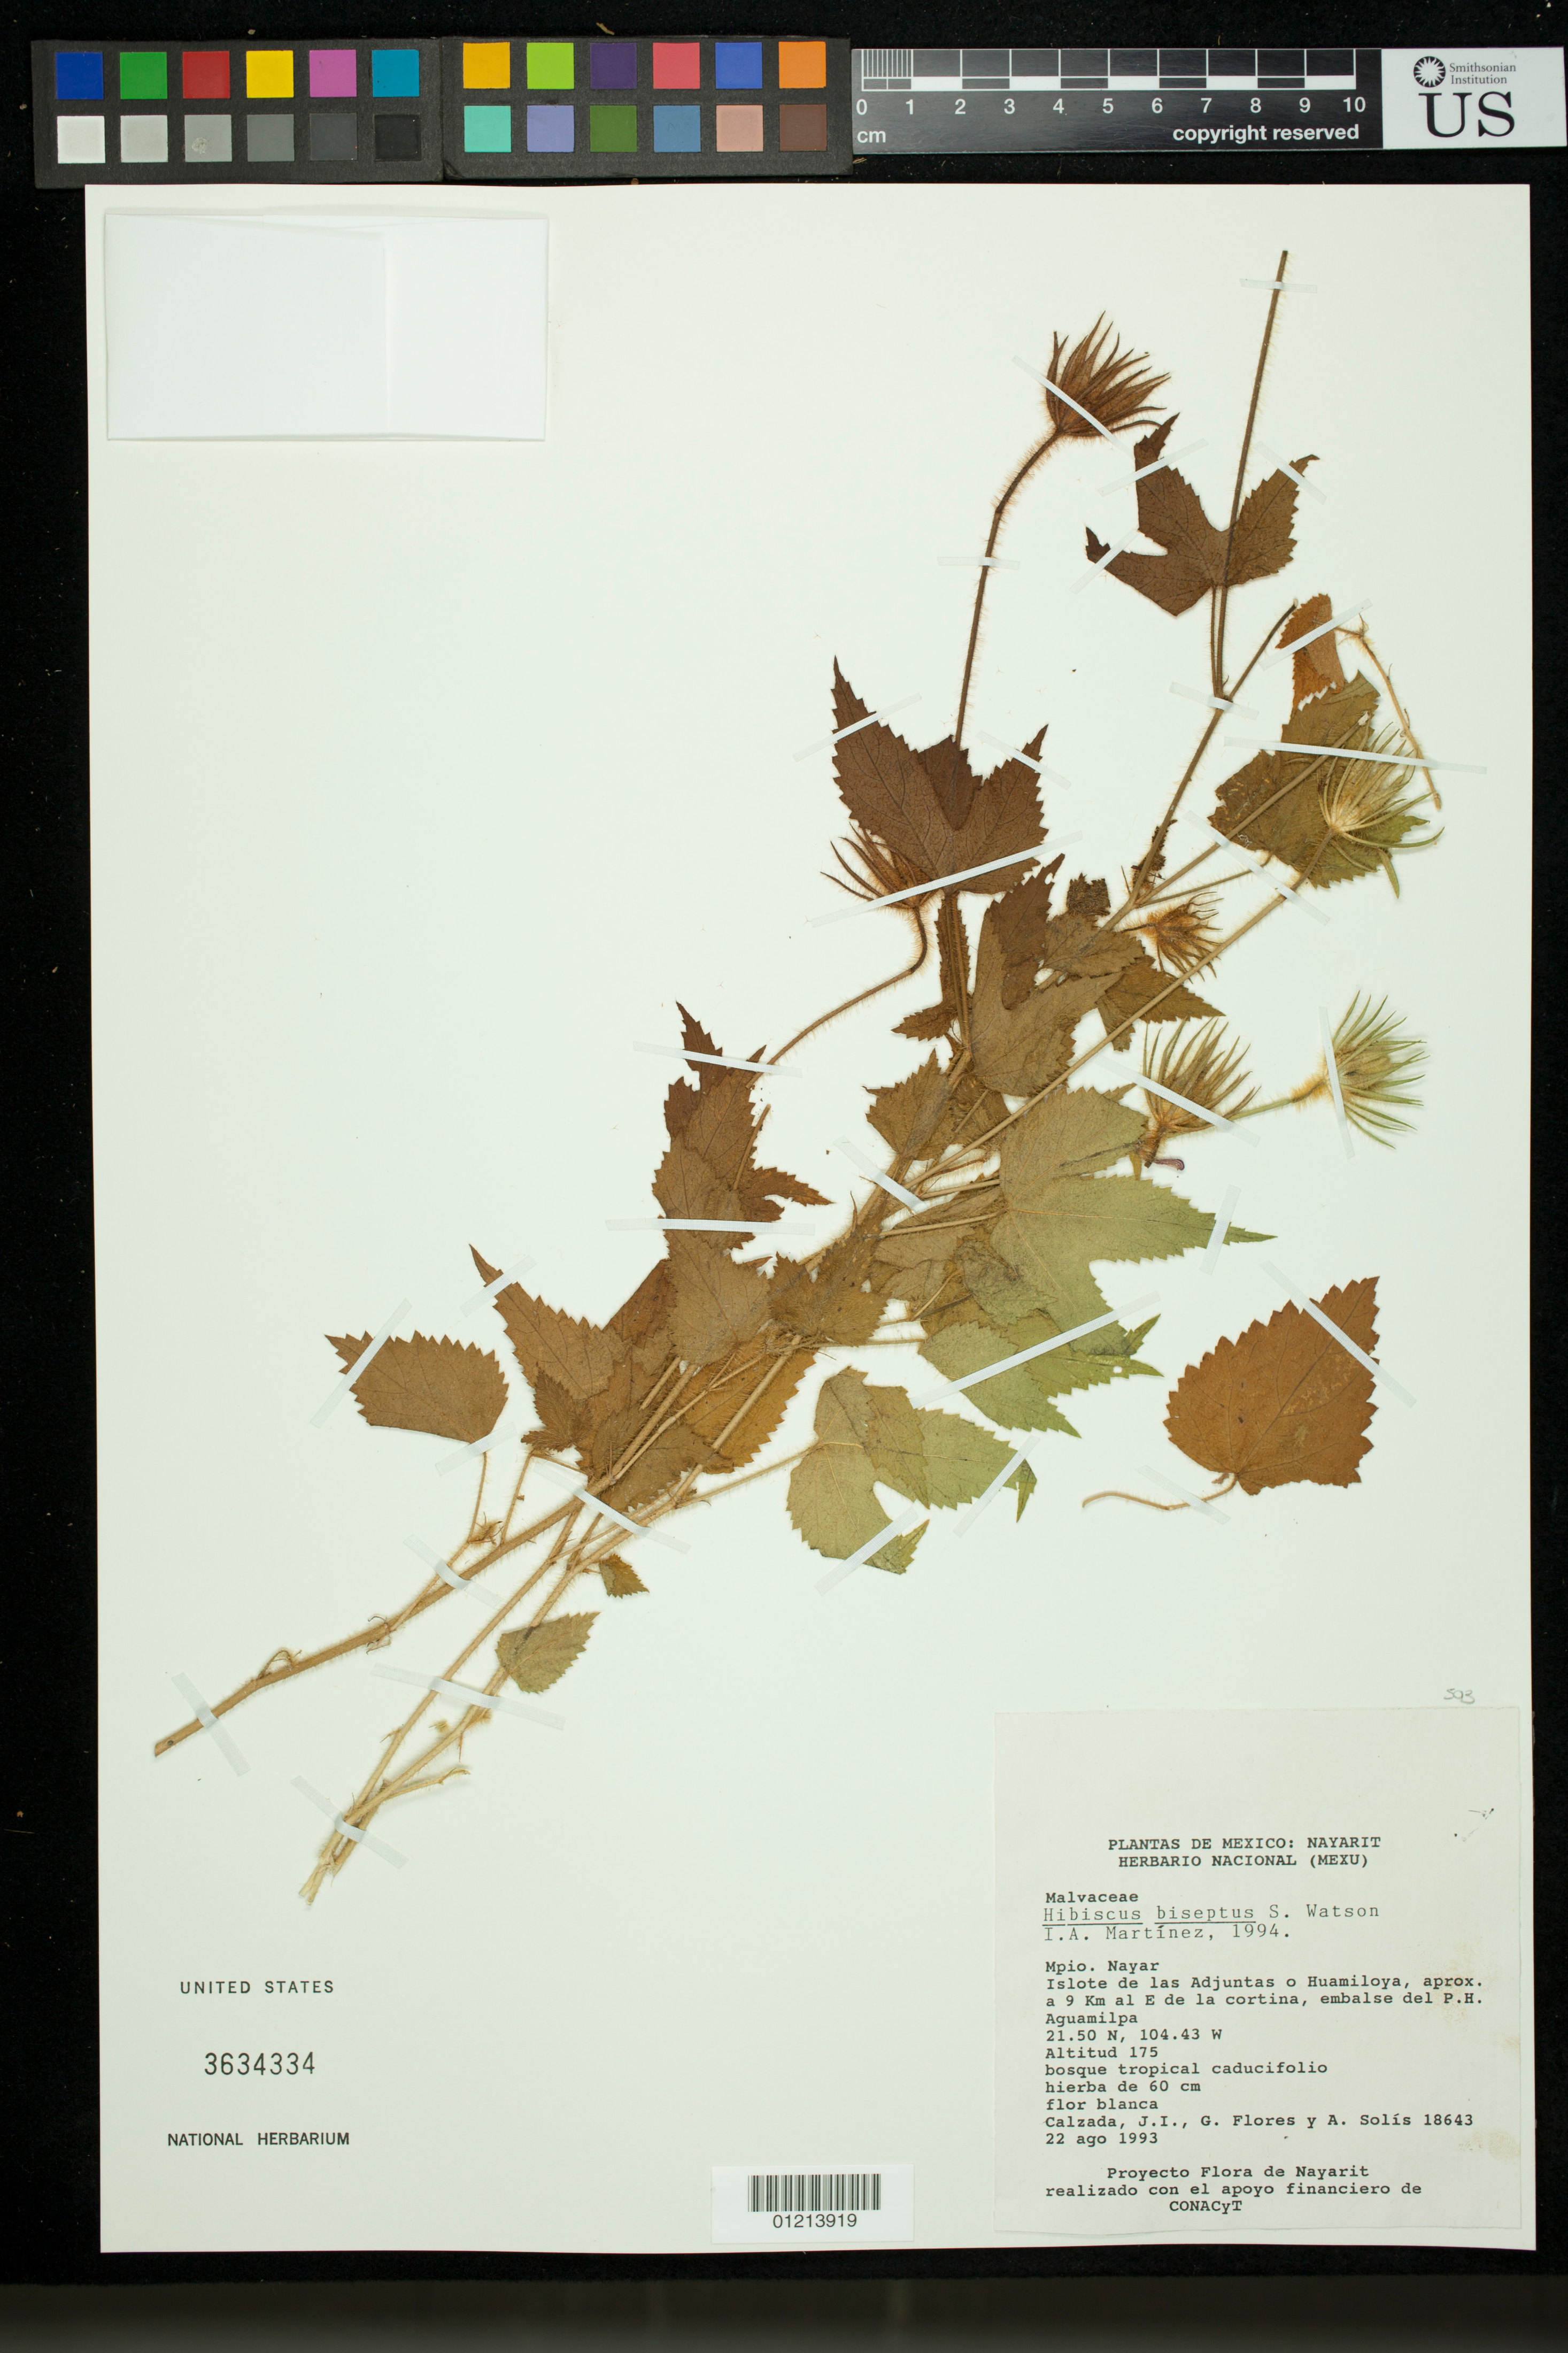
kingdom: Plantae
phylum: Tracheophyta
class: Magnoliopsida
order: Malvales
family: Malvaceae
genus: Hibiscus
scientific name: Hibiscus biseptus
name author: S. Watson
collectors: J. I. Calzada, G. Flores F. & A. Solís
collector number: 18643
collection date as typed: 22 Aug 1993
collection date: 1993-08-22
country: Mexico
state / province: Nayarit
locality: Mpio. Nayar: Islote de las Adjuntas o Huamiloya, aprox. a 9 Km al E de la cortina, embalse del P.H. Aguamilpa.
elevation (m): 175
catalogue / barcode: US 3634334